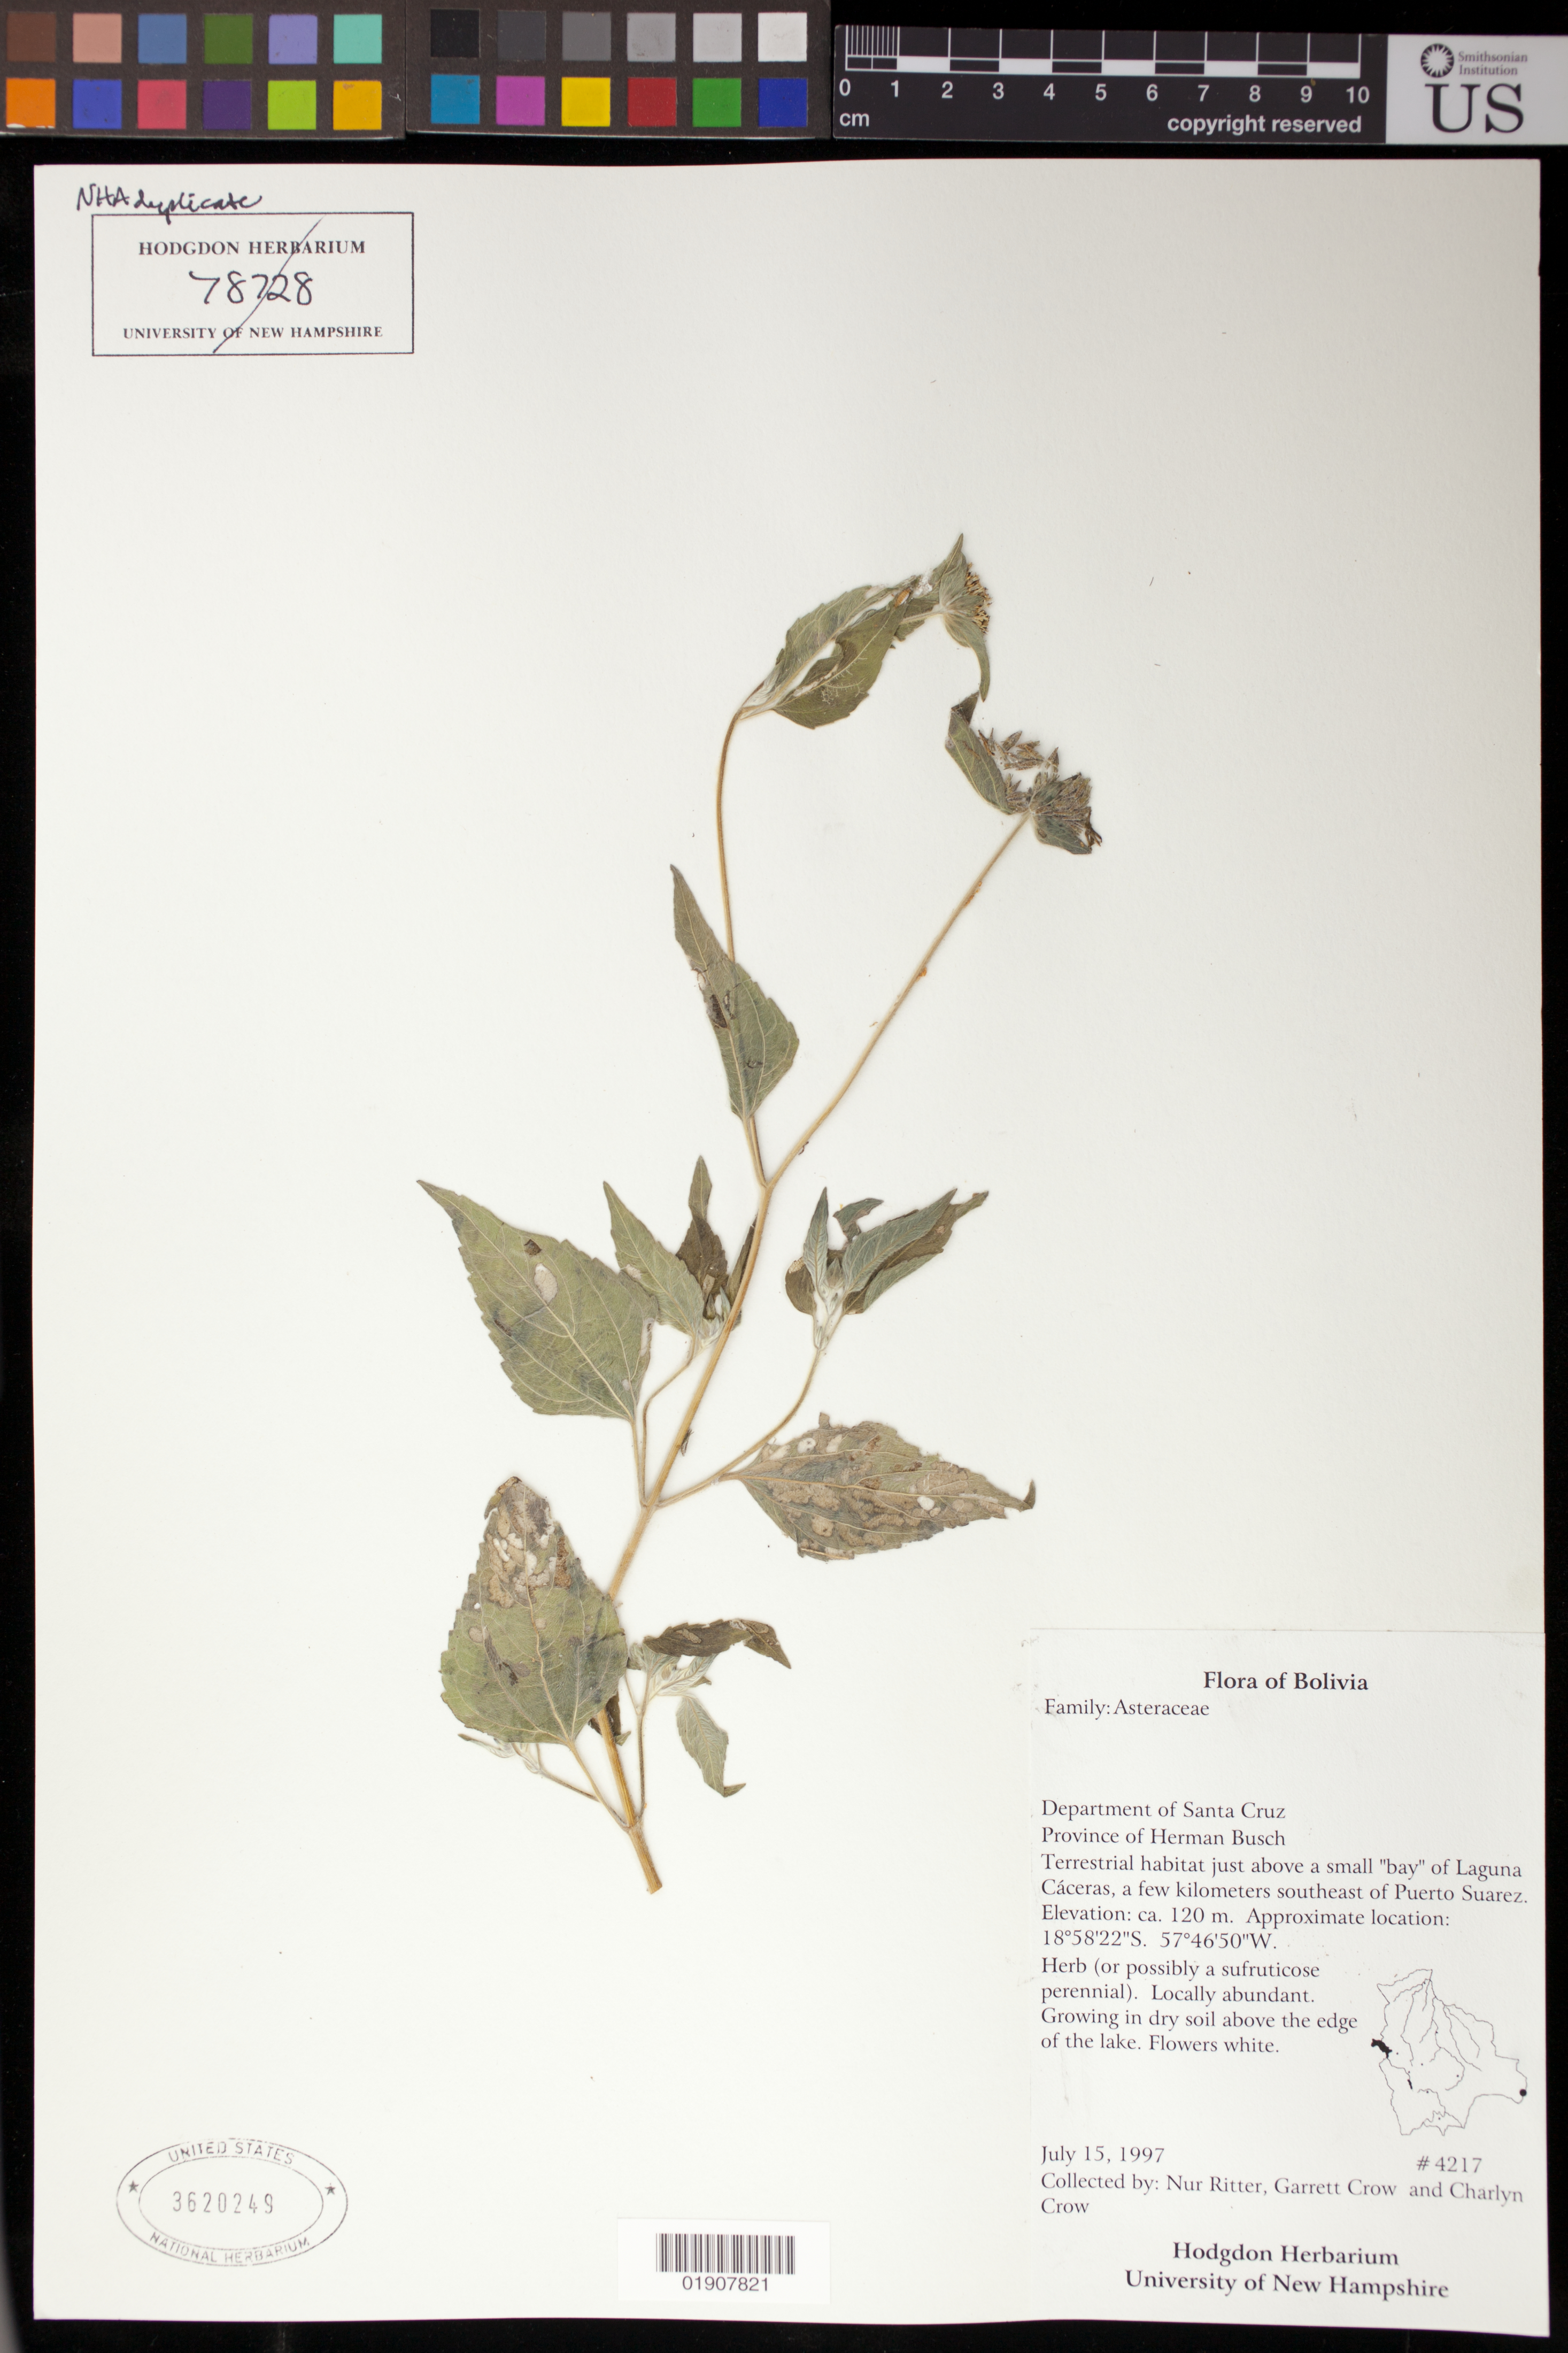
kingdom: Plantae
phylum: Tracheophyta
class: Magnoliopsida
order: Asterales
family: Asteraceae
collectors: N. Ritter, G. E. Crow & C. Crow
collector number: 4217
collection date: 1997-07-15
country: Bolivia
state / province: Santa Cruz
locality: Province of Herman Busch, just above a small "bay" of Laguna Caceras, a few kilometers southeast of Puerto Suarez.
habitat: Growing in dry soil above the edge of the lake.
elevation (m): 120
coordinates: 18 58 22 S, 57 46 50 W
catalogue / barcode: US 3620249